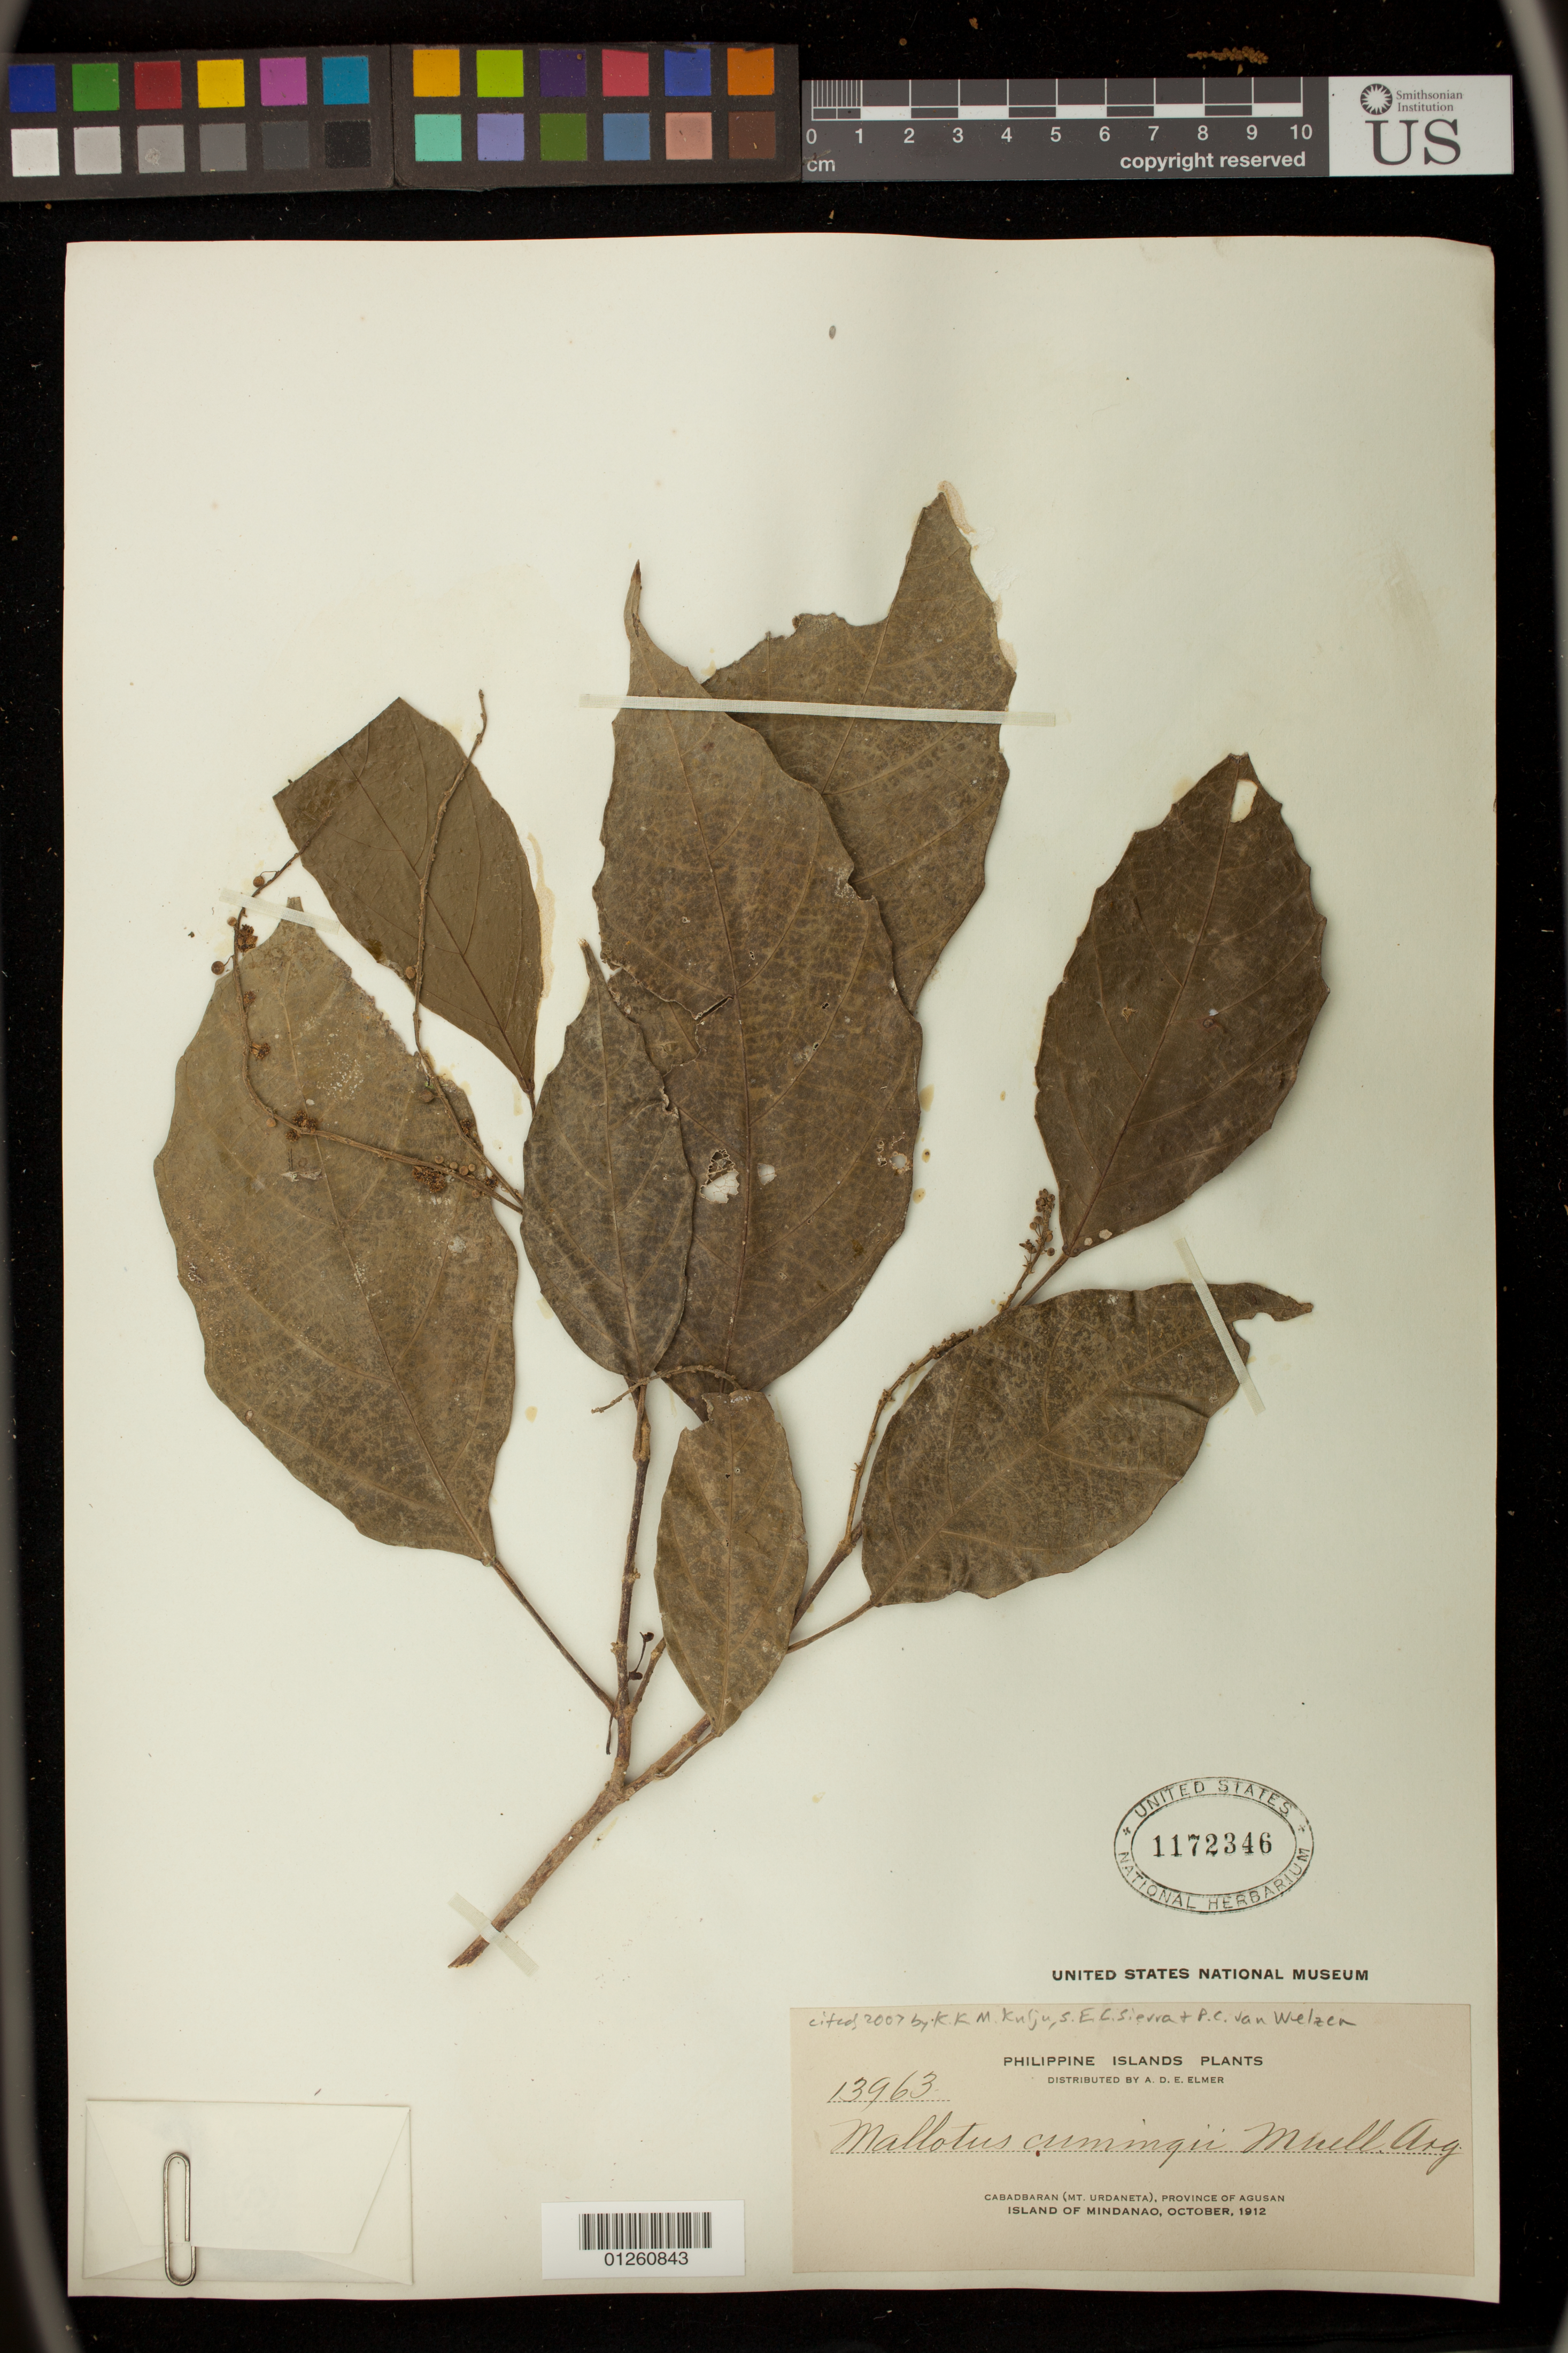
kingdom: Plantae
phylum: Tracheophyta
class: Magnoliopsida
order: Malpighiales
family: Euphorbiaceae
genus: Mallotus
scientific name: Mallotus cumingii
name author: Müll. Arg.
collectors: A. D. E. Elmer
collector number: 13963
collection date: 1912-10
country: Philippines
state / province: Caraga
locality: Cabadbaran (Mt. Urdaneta), Province of Agusan, Island of Mindanao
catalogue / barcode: US 1172346